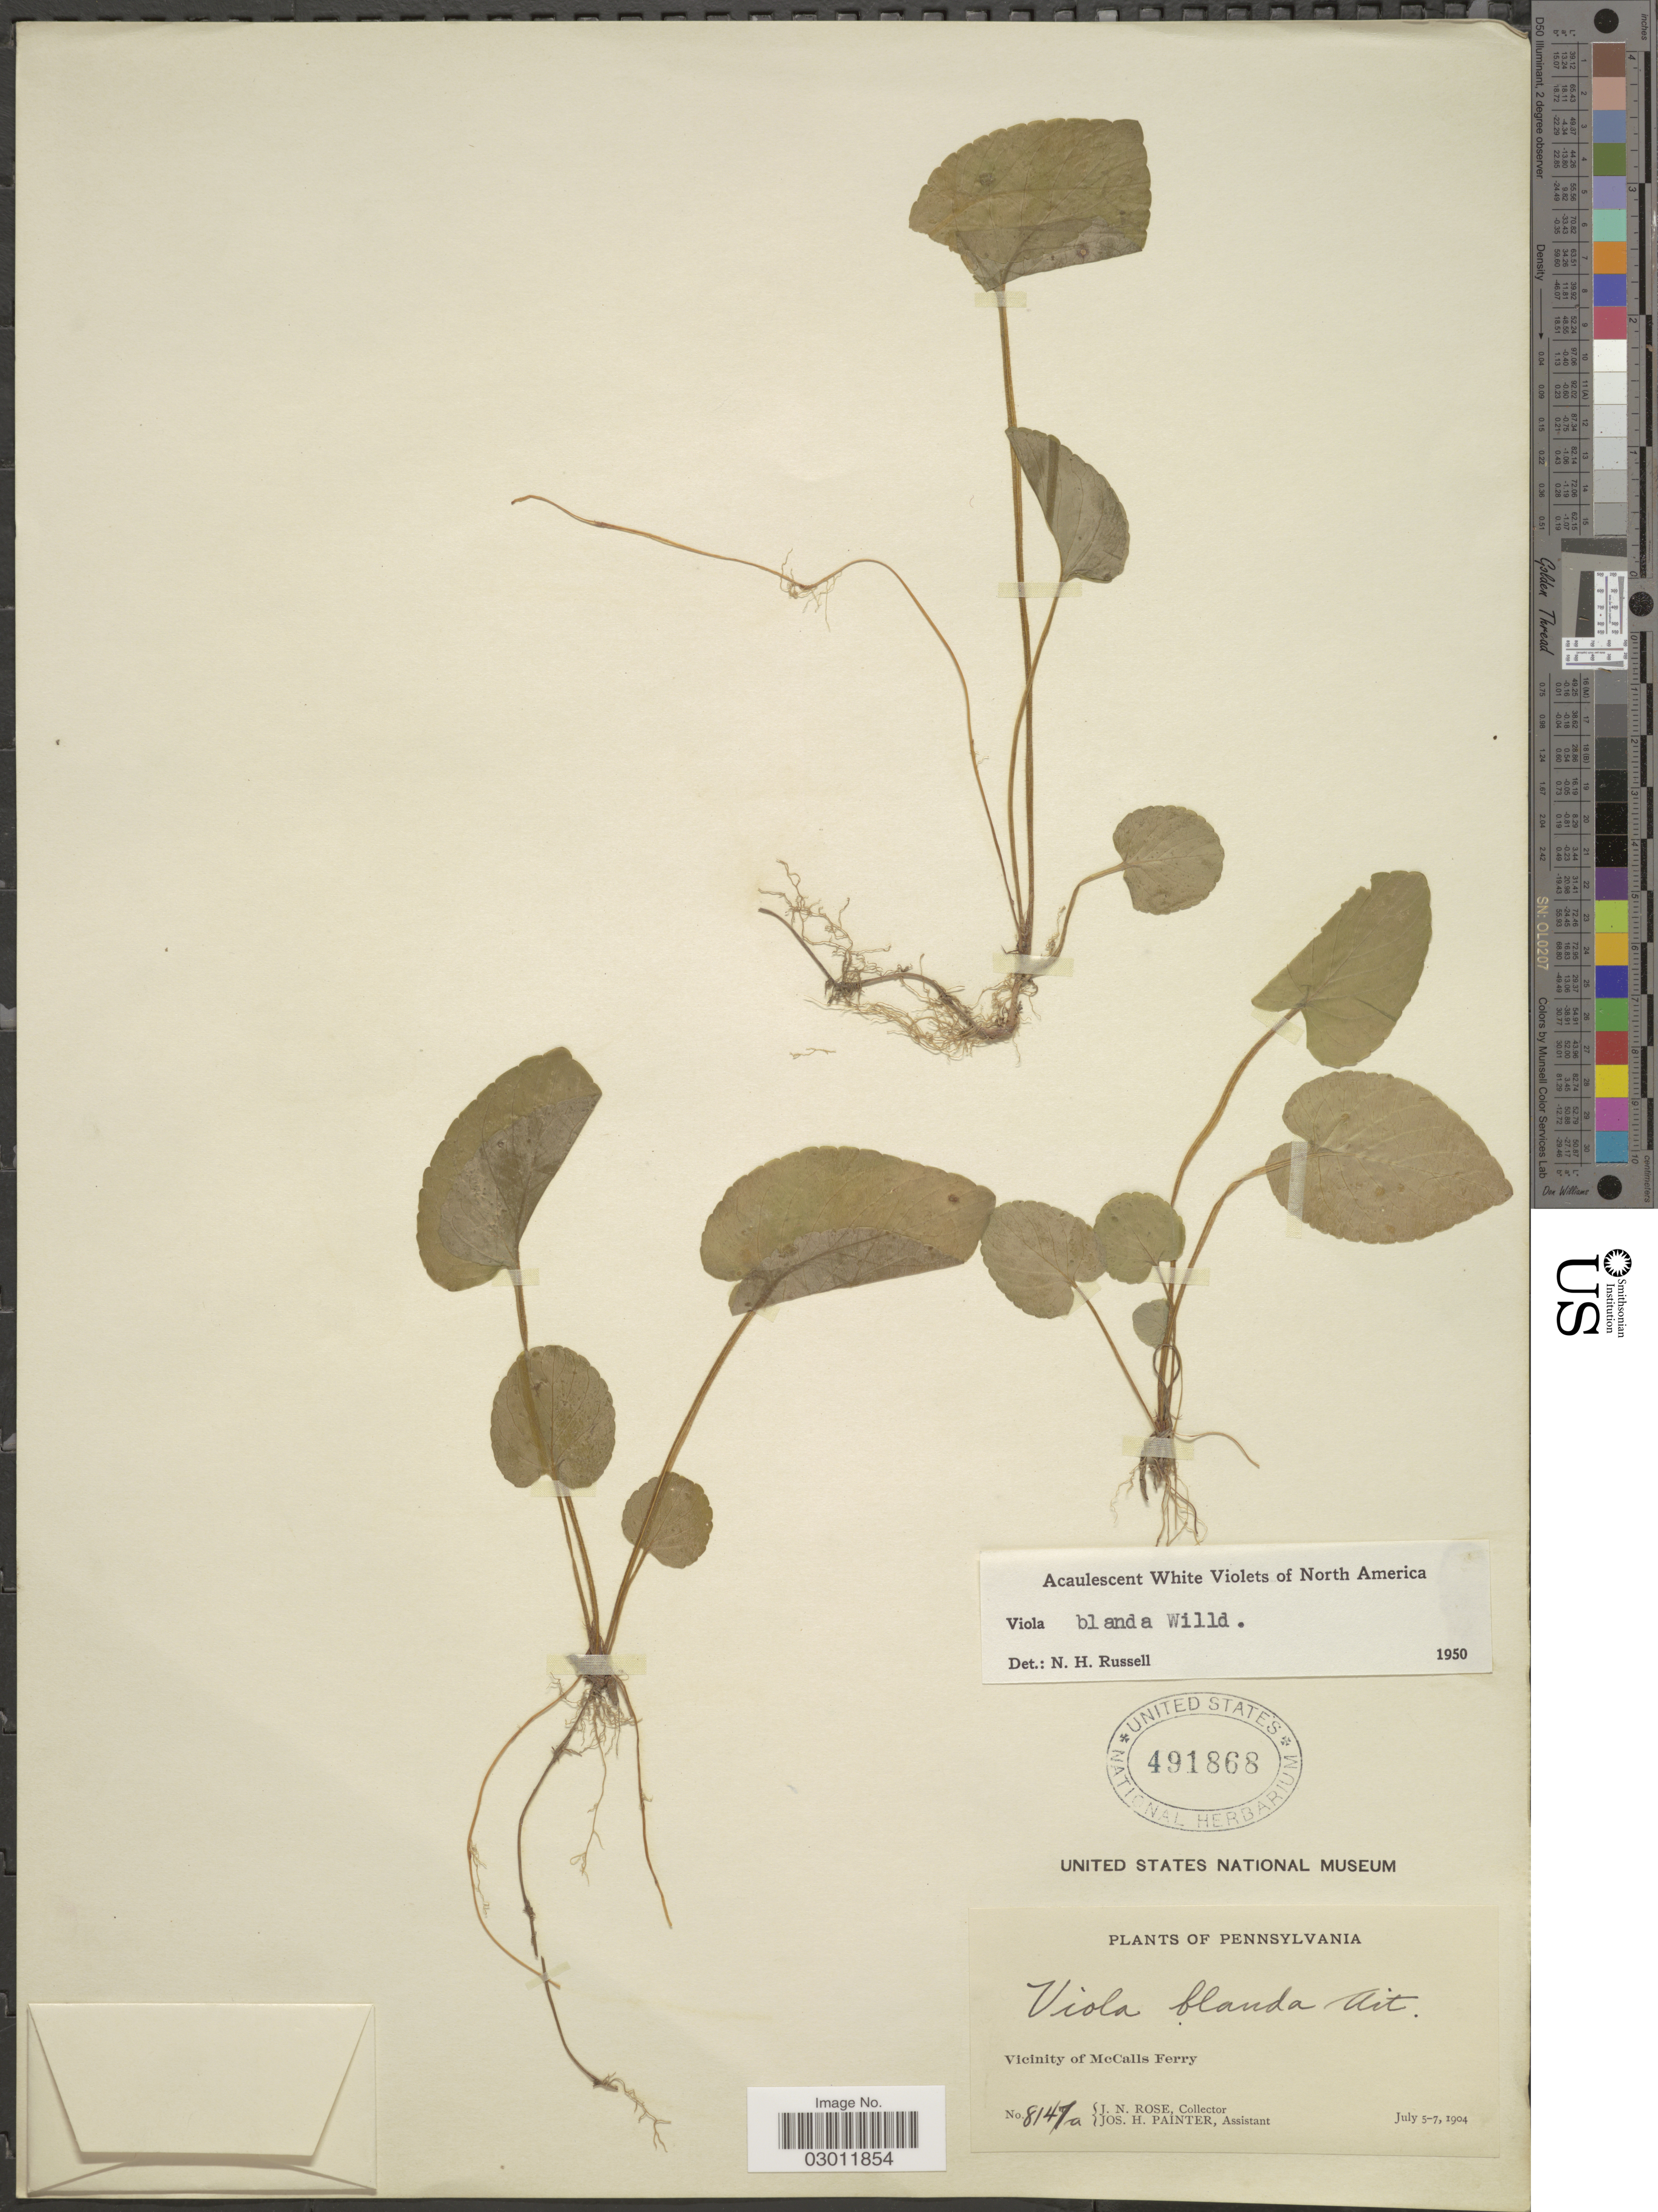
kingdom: Plantae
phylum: Tracheophyta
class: Magnoliopsida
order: Malpighiales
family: Violaceae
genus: Viola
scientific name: Viola blanda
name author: Willd.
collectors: J. N. Rose & J. H. Painter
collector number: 8147a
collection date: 1904-07-05/1904-07-07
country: United States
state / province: Pennsylvania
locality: Vicinity of McCalls Ferry.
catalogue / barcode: US 491868